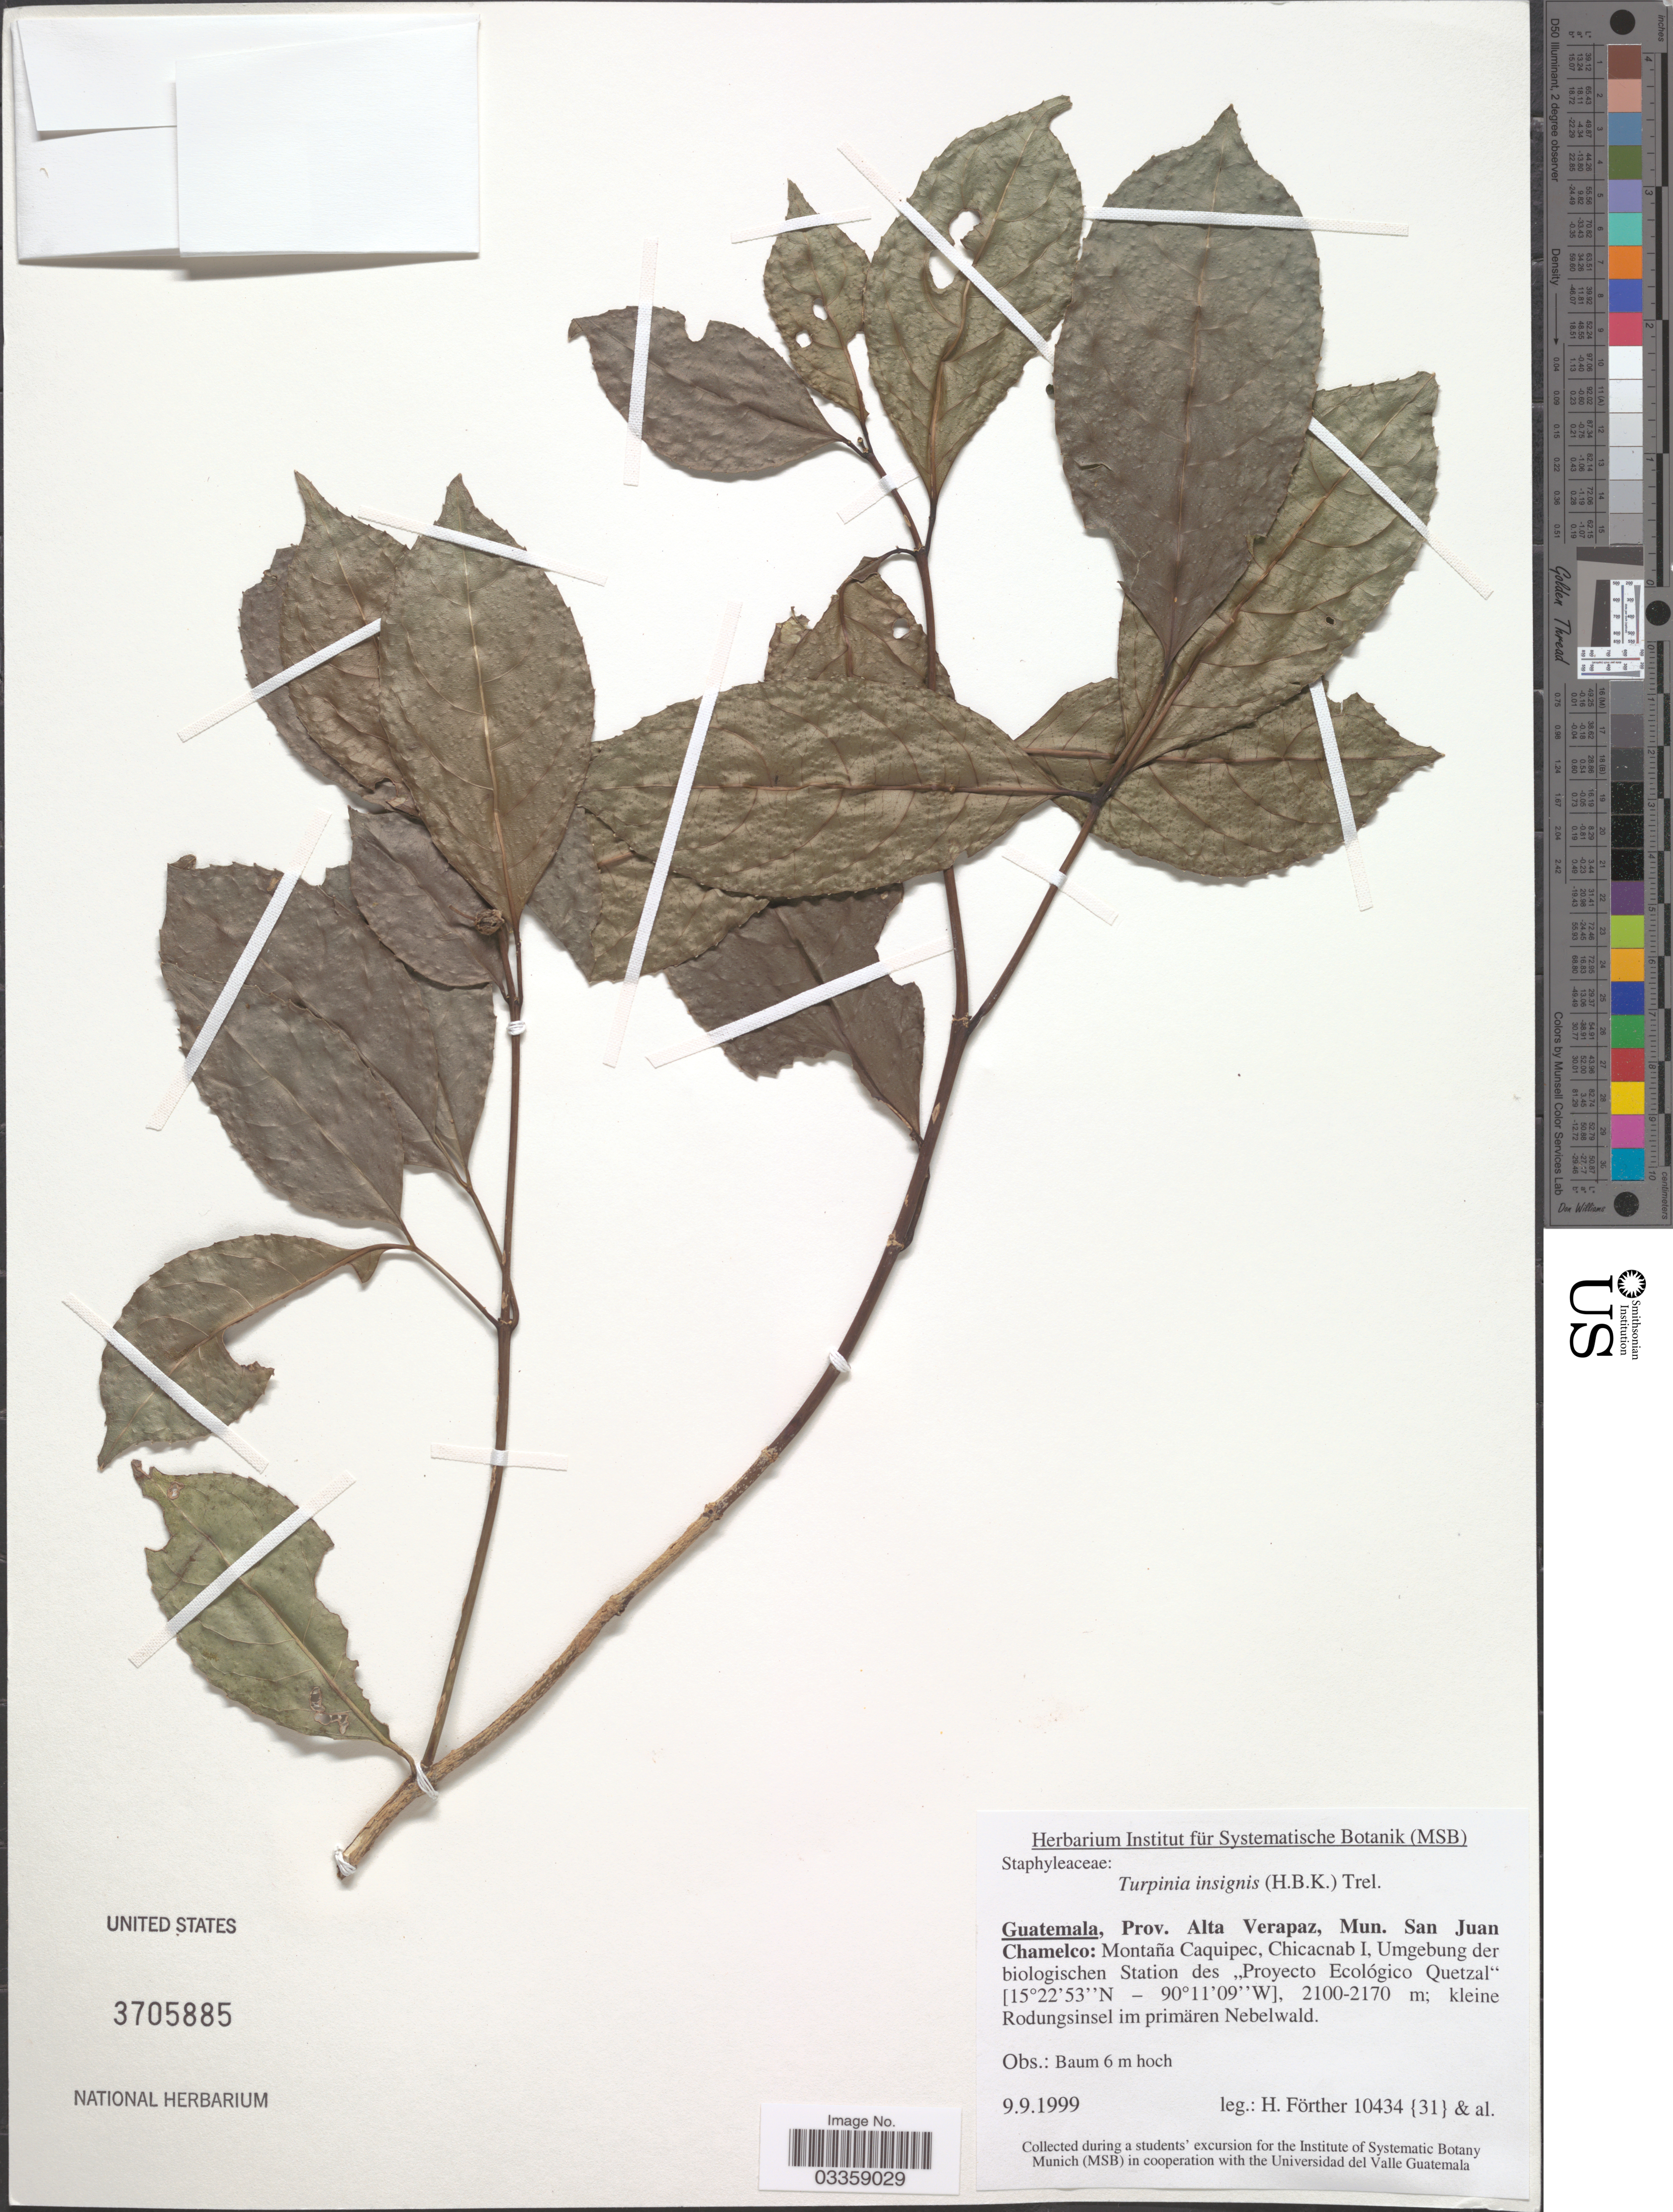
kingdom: Plantae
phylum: Tracheophyta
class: Magnoliopsida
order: Crossosomatales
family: Staphyleaceae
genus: Turpinia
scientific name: Turpinia insignis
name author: (Kunth) Tul.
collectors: H. Förther & et al.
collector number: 10434 {31}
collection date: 1999-09-09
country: Guatemala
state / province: Alta Verapaz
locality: Mun. San Juan Chamelco: Montaña Caquipec, Chicacnab I, Umgebung der biologischen Station des "Proyecto Ecológico Quetzal".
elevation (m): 2100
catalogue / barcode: US 3705885